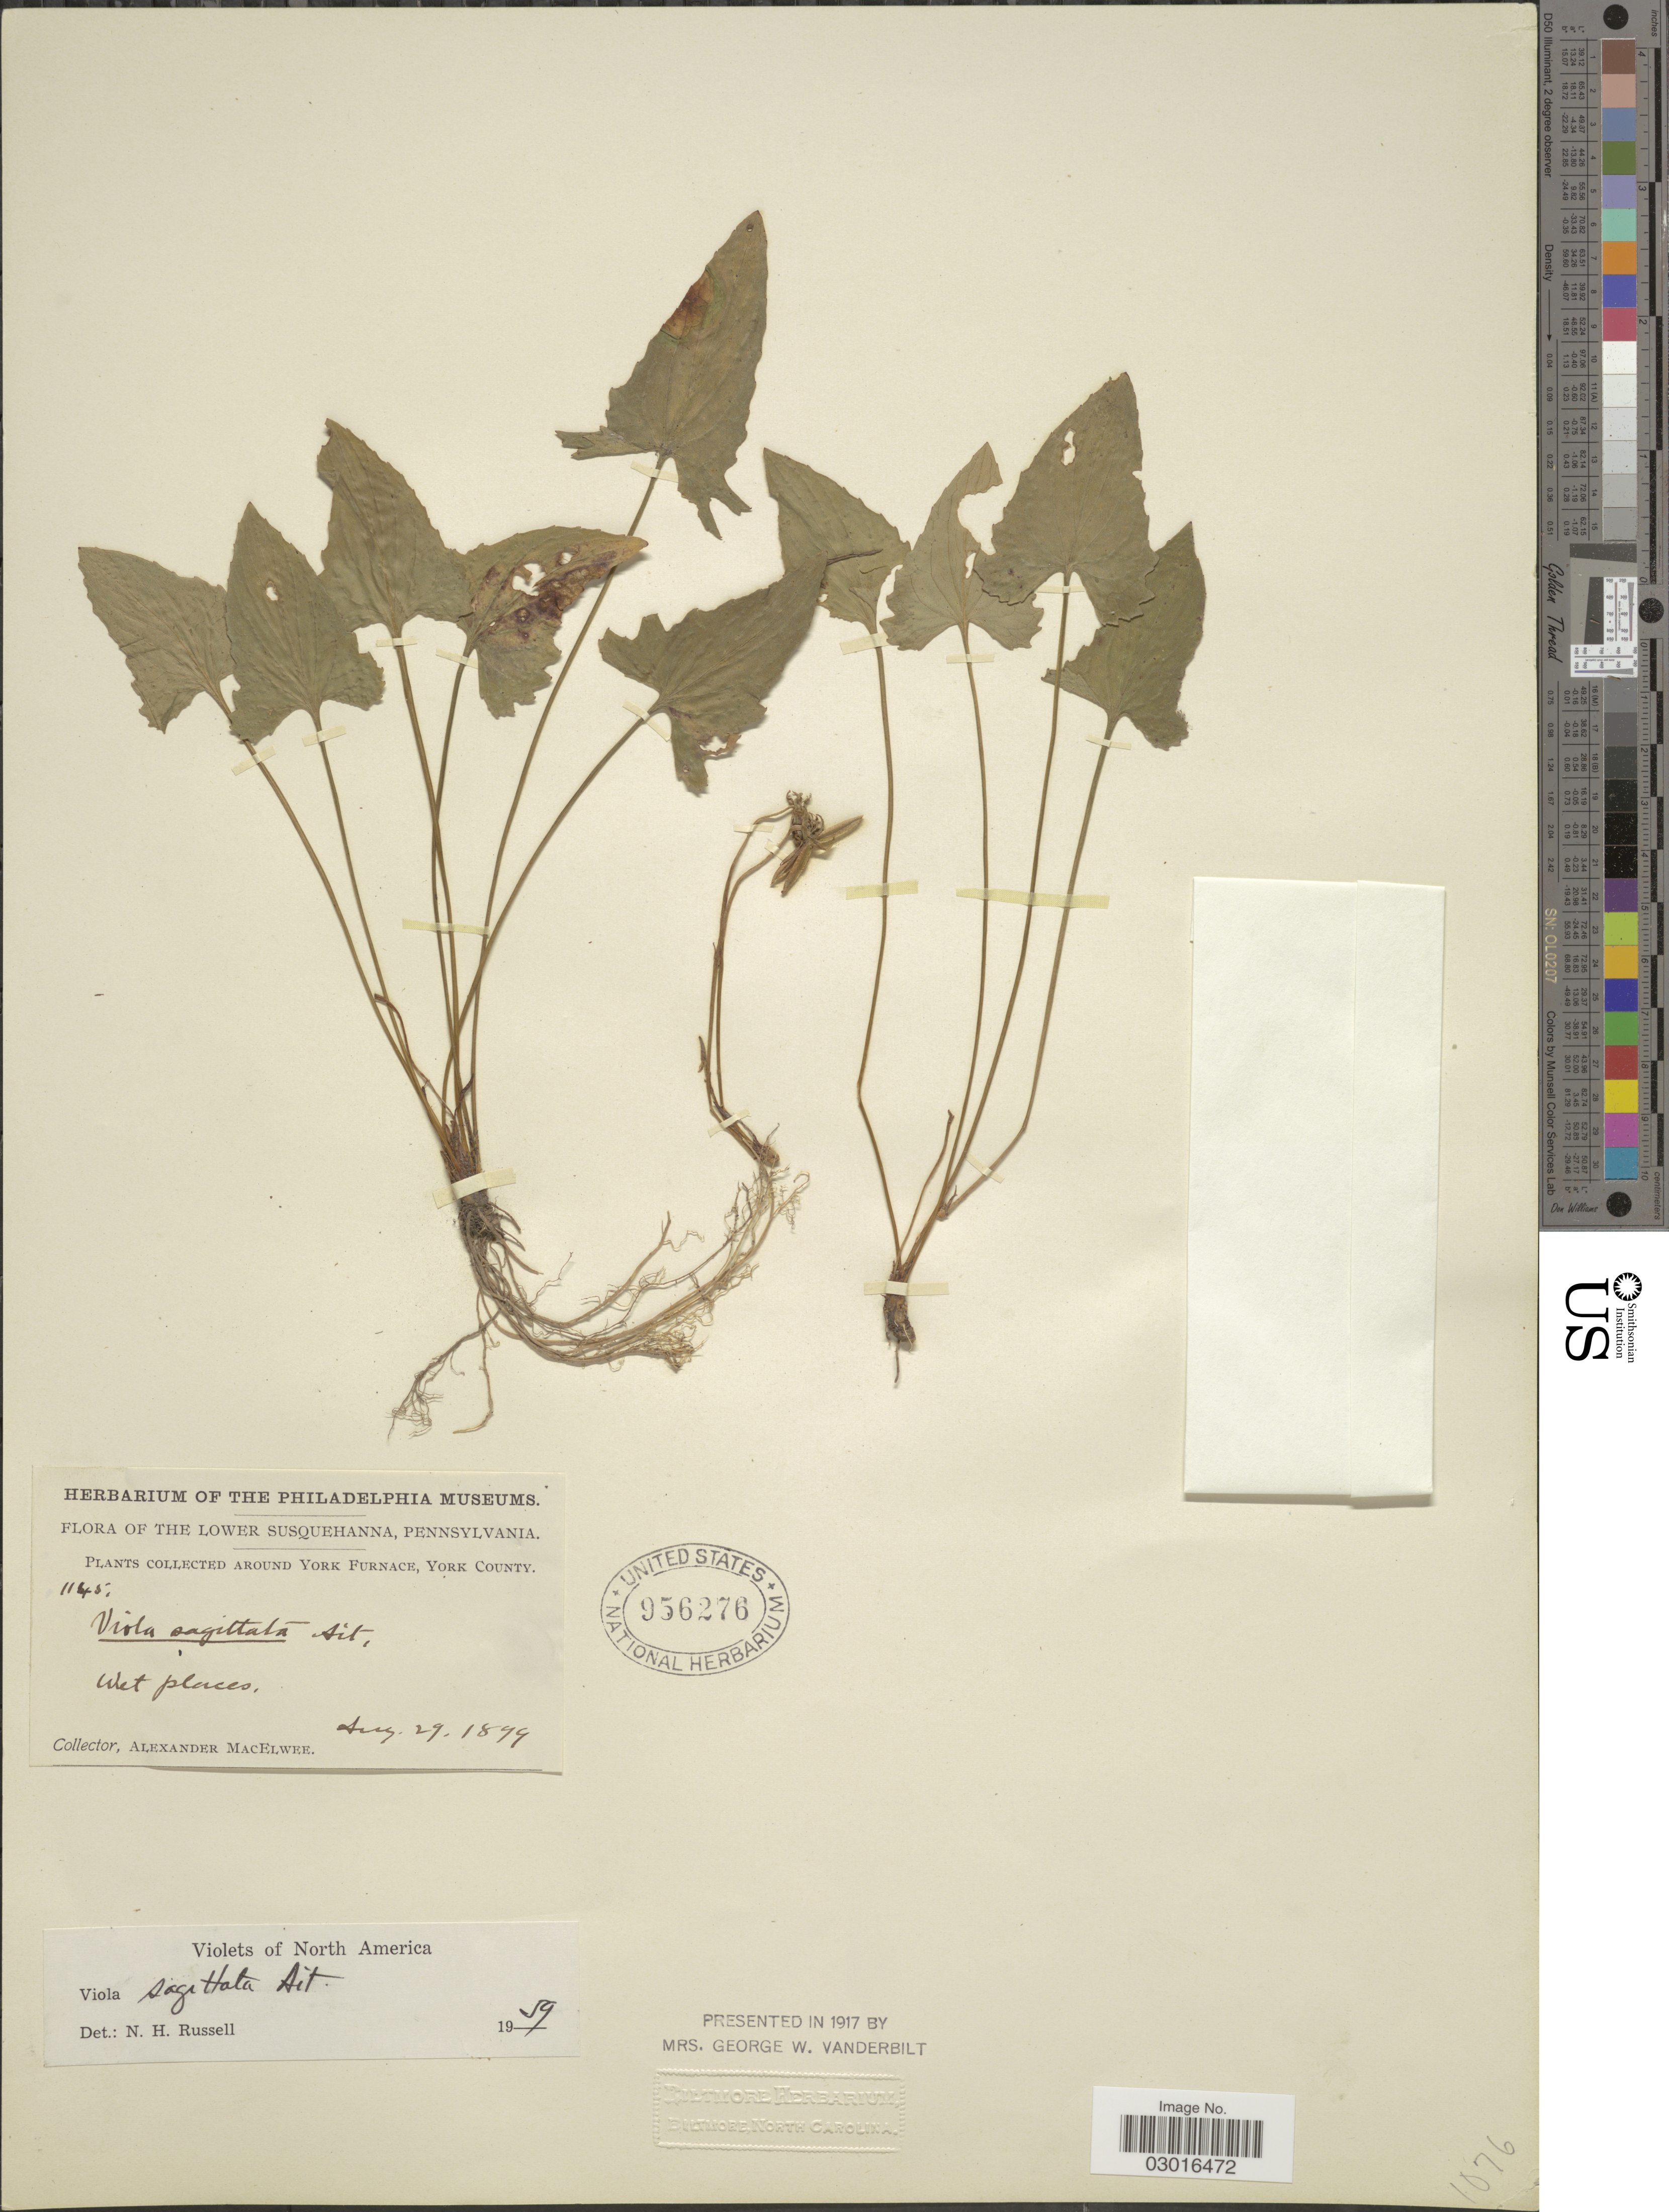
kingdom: Plantae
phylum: Tracheophyta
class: Magnoliopsida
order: Malpighiales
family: Violaceae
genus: Viola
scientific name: Viola sagittata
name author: Aiton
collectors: A. MacElwee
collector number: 1145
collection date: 1899-08-29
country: United States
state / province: Pennsylvania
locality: Lower Susquehanna. Around York Furnace, York County.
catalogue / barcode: US 956276